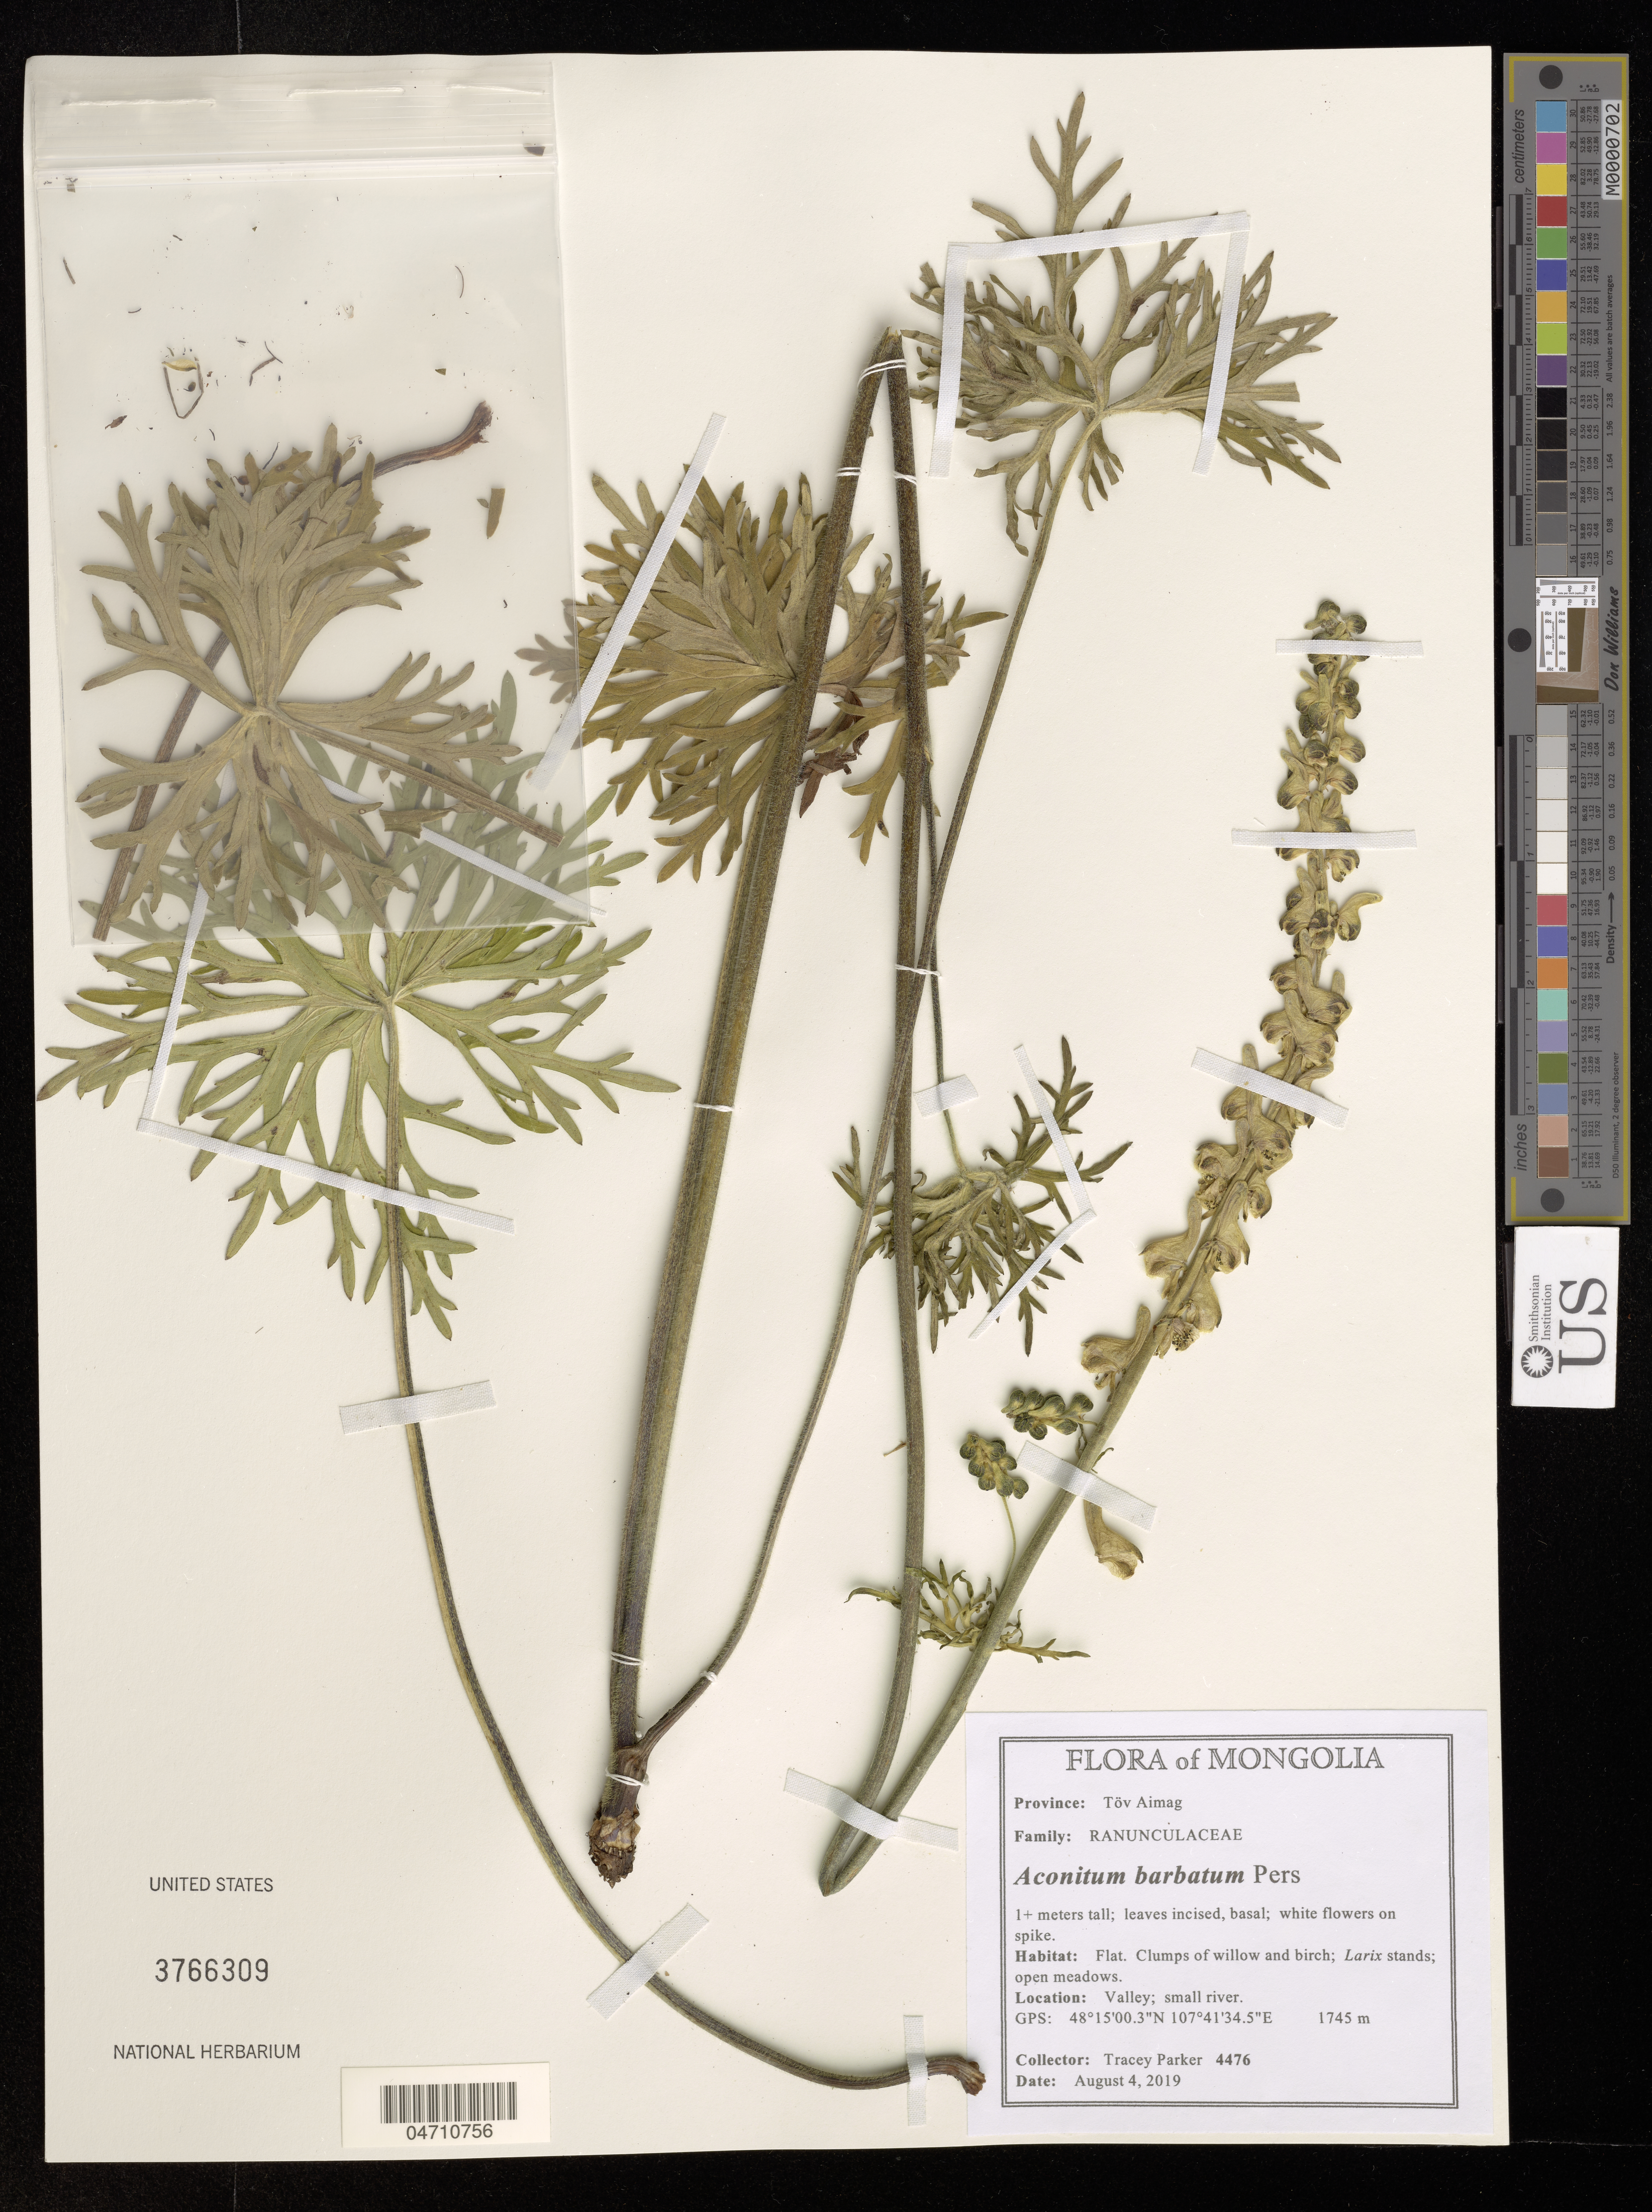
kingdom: Plantae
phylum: Tracheophyta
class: Magnoliopsida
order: Ranunculales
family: Ranunculaceae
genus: Aconitum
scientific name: Aconitum barbatum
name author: Pers.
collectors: T. Parker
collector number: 4476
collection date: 2019-08-04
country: Mongolia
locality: Province: Töv Aimag. Valley; small river.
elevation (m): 1745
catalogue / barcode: US 3766309